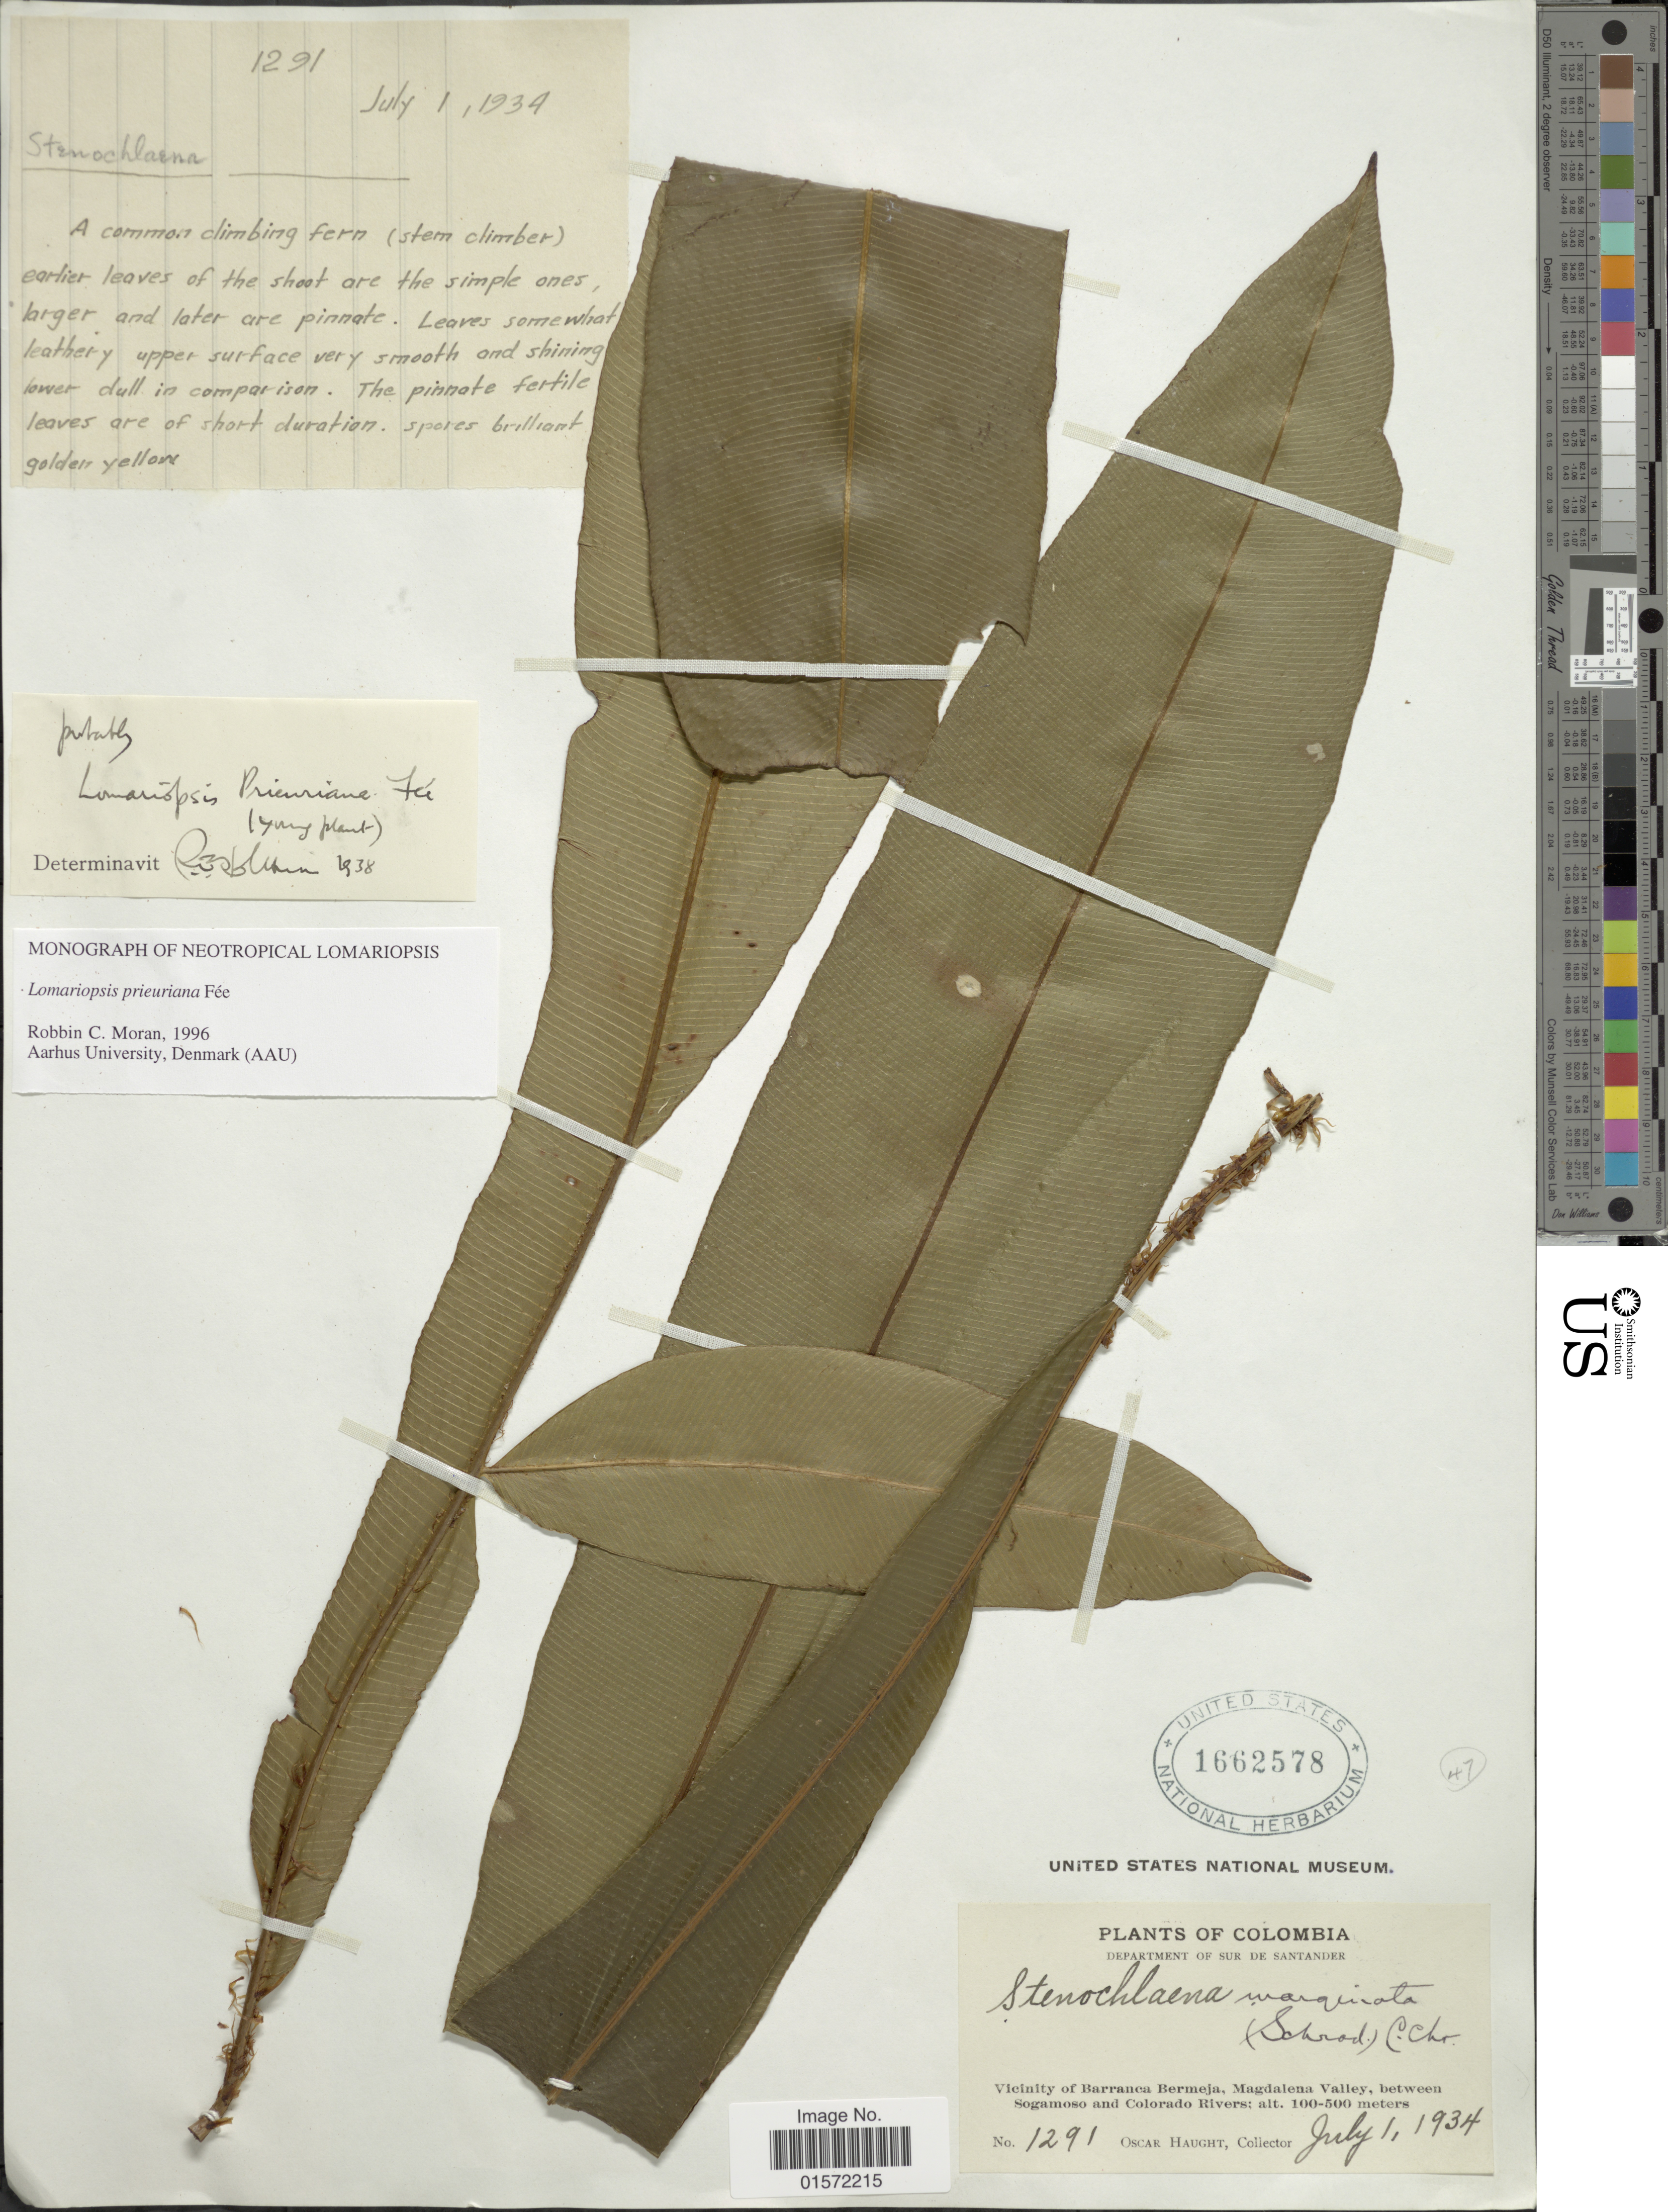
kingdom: Plantae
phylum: Tracheophyta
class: Polypodiopsida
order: Polypodiales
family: Lomariopsidaceae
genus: Lomariopsis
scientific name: Lomariopsis prieuriana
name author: Fée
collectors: O. L. Haught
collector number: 1291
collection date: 1934-07-01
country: Colombia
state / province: Santander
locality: Department of Sur de Santander, Vicinity of Barranca Bermeja, Magdalena Valley, between Sogamoso and Colorado Rivers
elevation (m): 100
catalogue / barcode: US 1662578